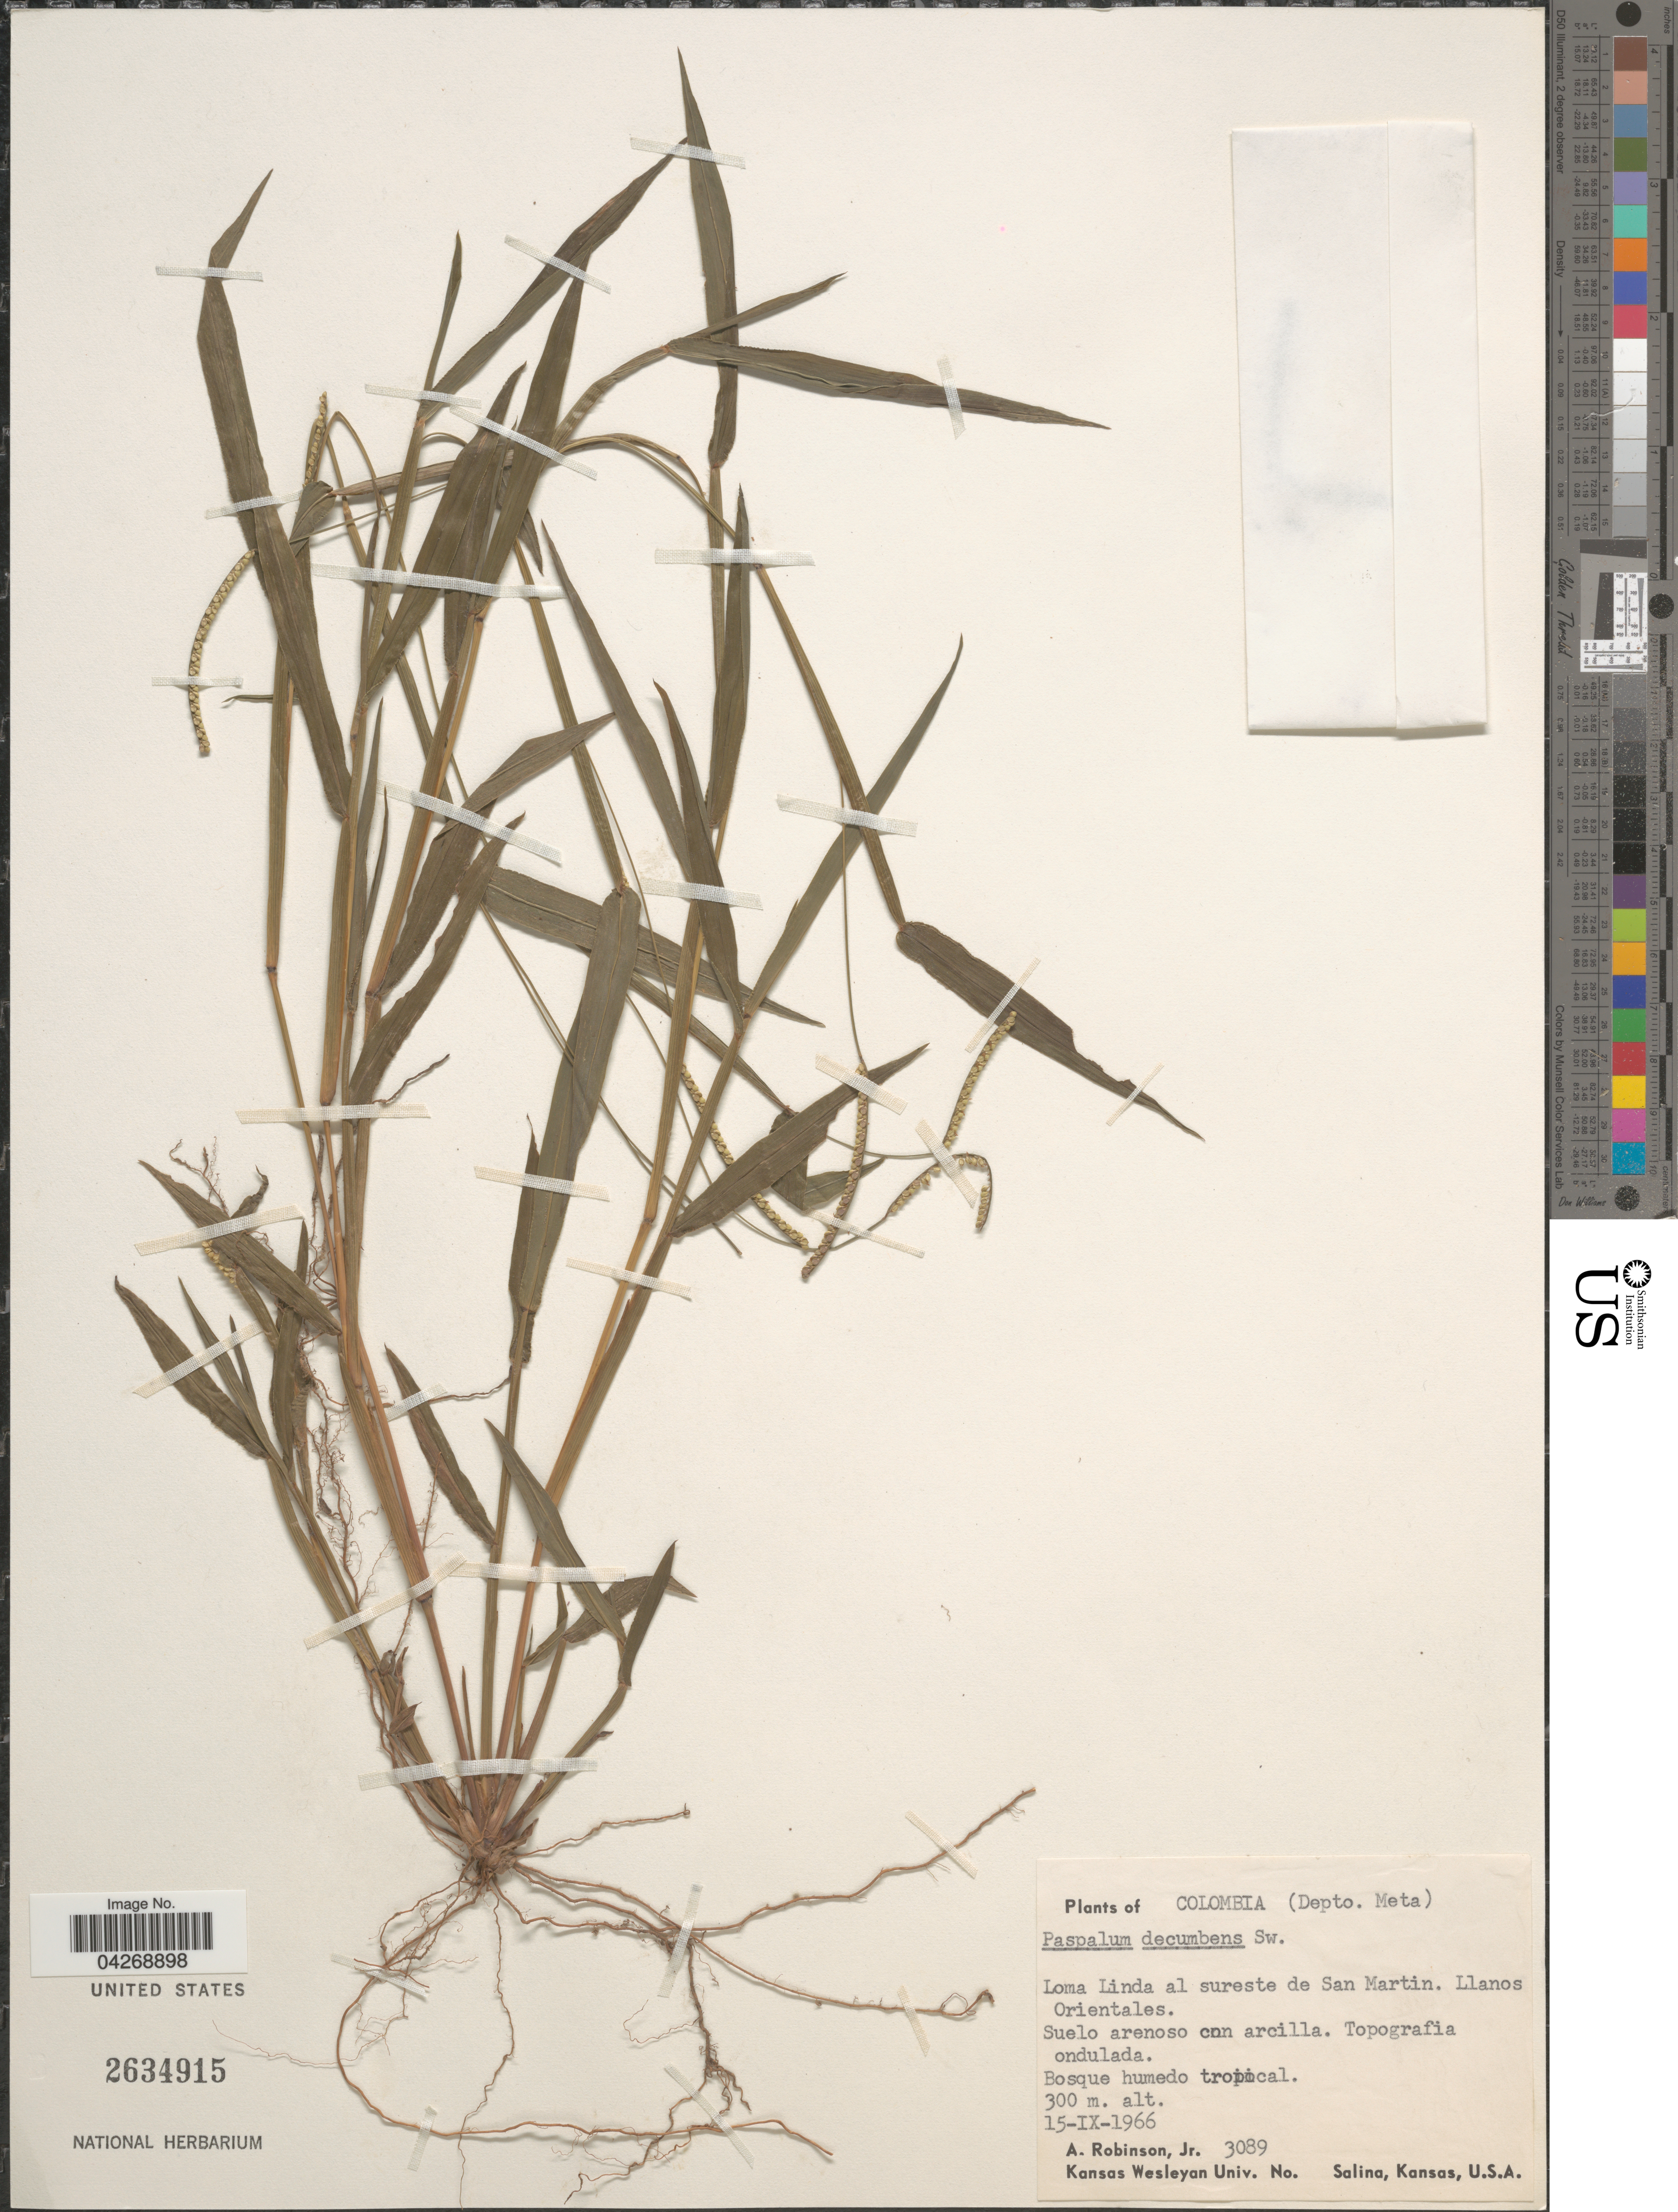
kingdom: Plantae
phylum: Tracheophyta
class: Liliopsida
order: Poales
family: Poaceae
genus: Paspalum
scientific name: Paspalum decumbens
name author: Sw.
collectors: A. Robinson Jr.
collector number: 3089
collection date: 1966-09-15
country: Colombia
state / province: Meta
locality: (Depto. Meta). Loma Linda al sureste de San Martin. Llanos Orientales. Suelo arenoso con arcilla.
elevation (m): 300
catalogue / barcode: US 2634915